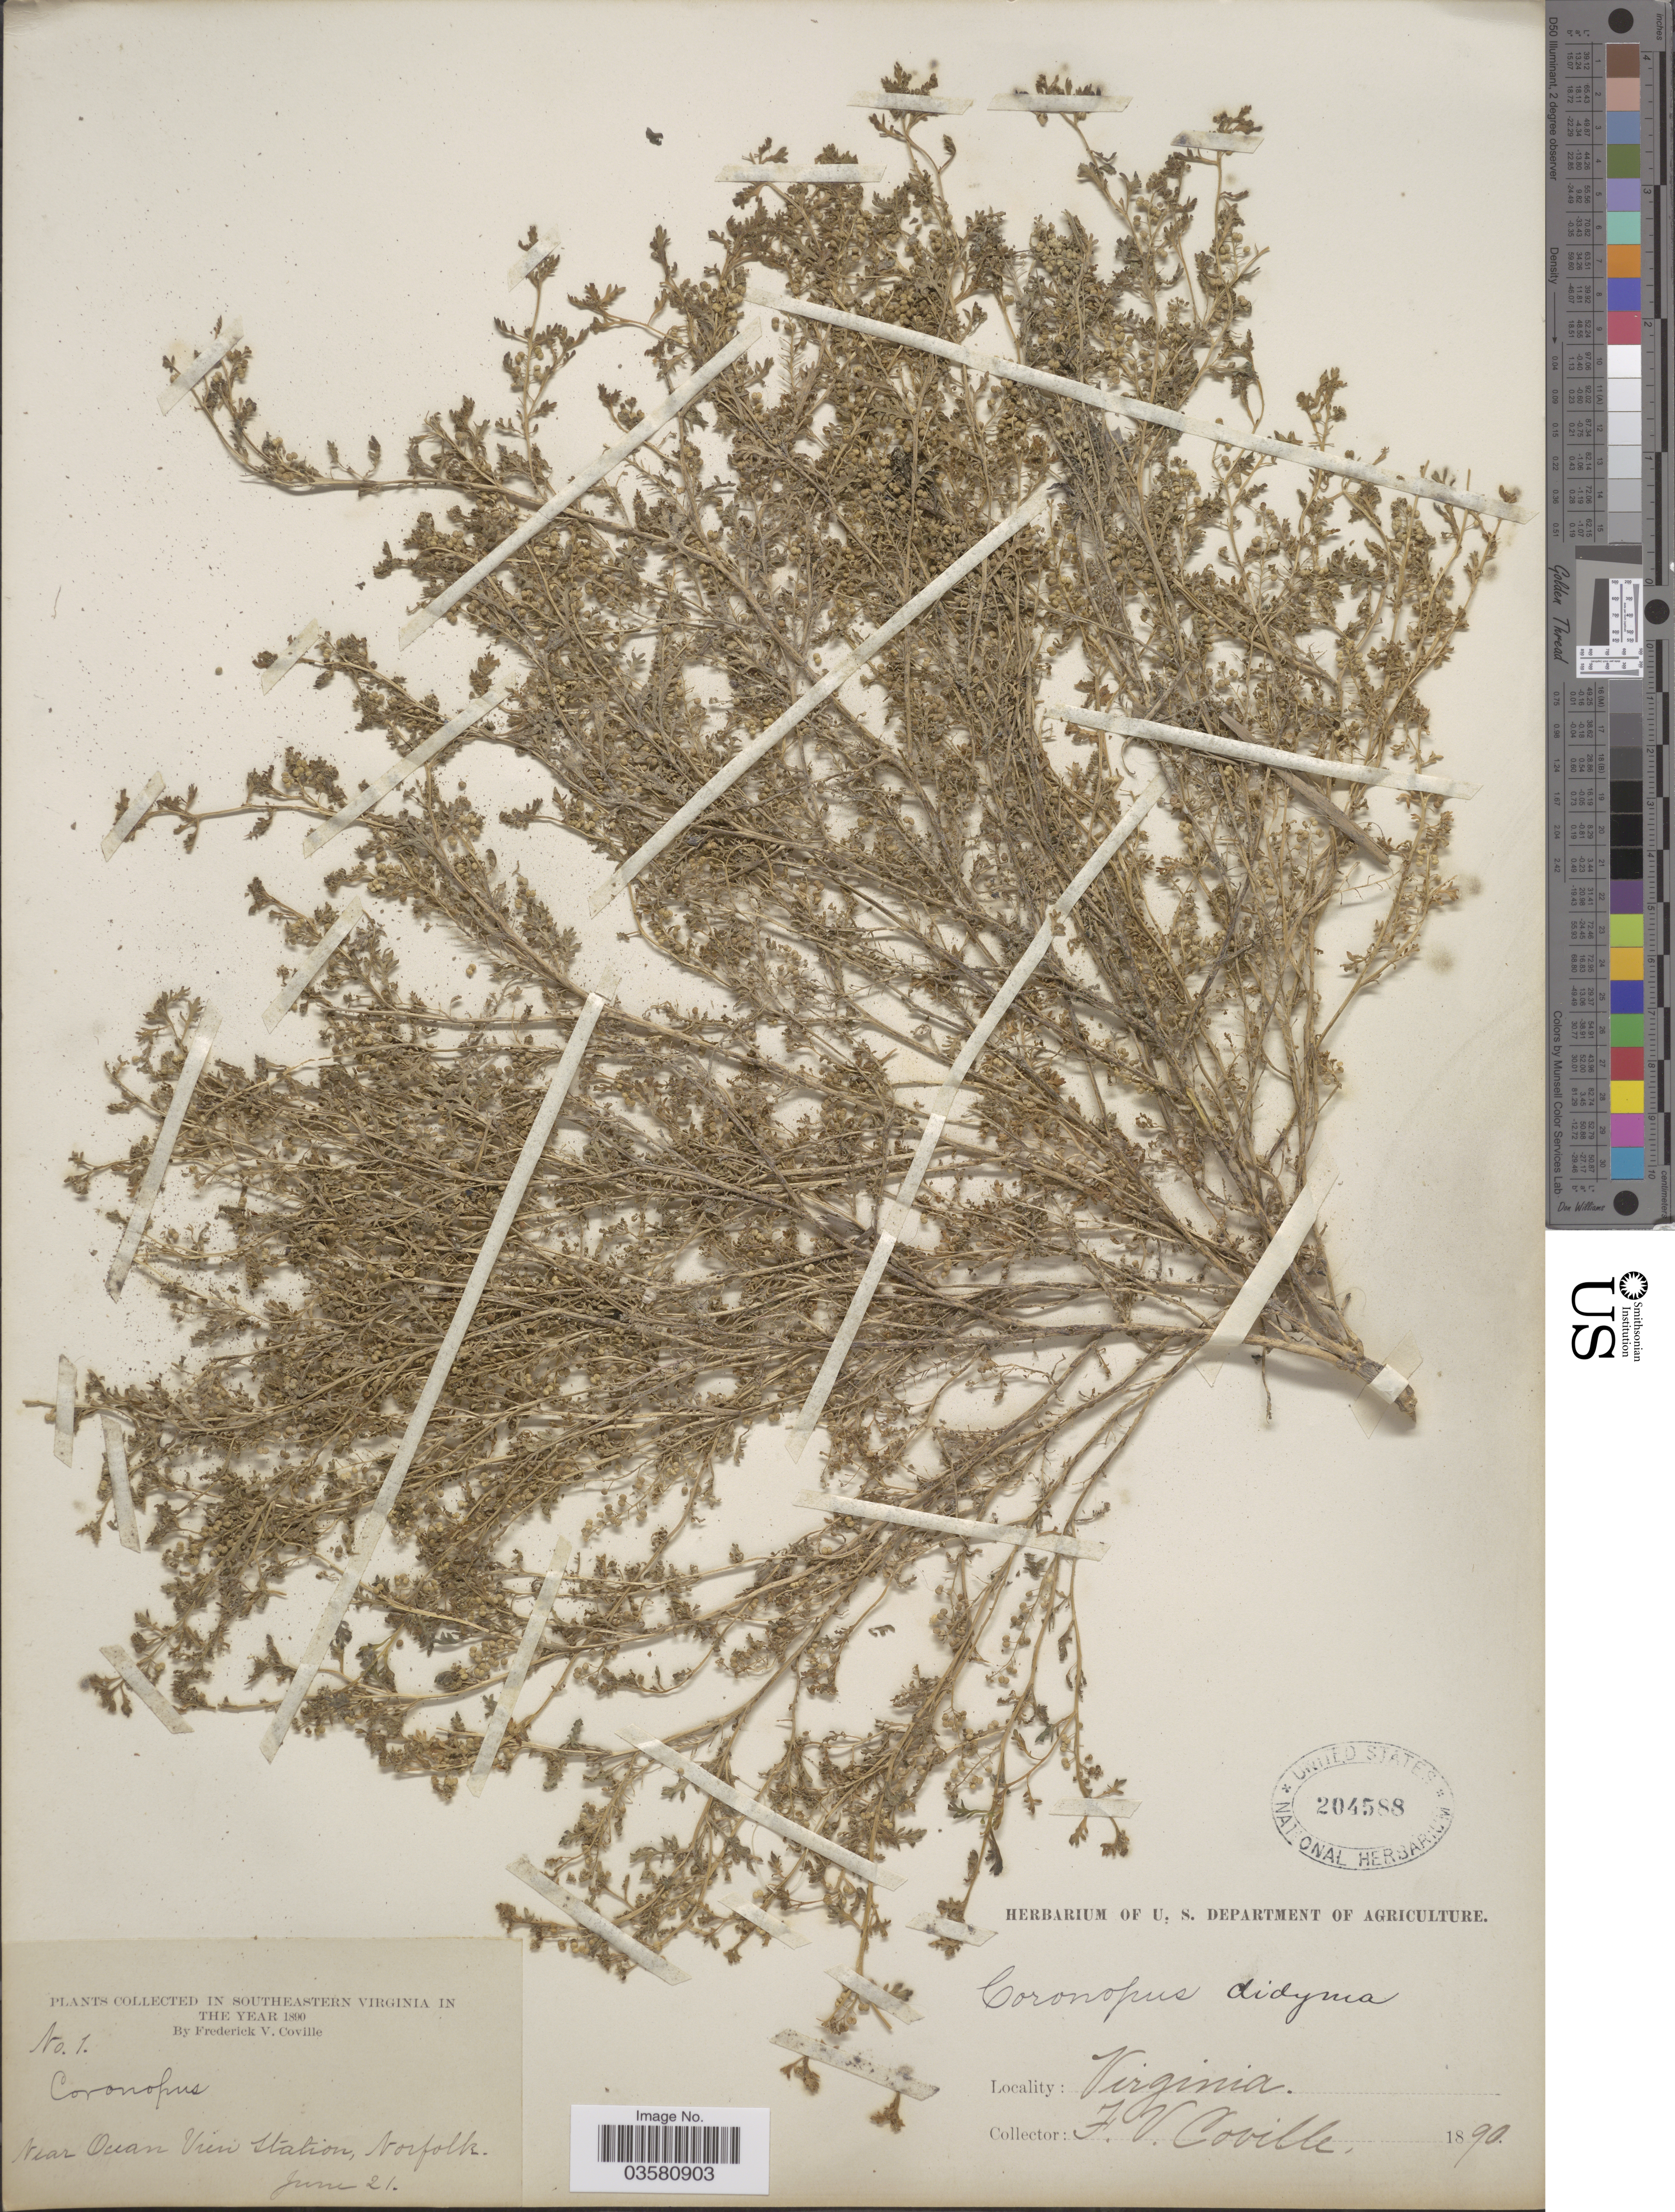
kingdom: Plantae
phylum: Tracheophyta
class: Magnoliopsida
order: Brassicales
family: Brassicaceae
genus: Lepidium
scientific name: Lepidium didymum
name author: L.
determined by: Strong, M. T., (US), Smithsonian Institution - National Museum of Natural History (UNITED STATES)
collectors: F. V. Coville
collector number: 1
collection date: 1890-06-21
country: United States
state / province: Virginia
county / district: City of Norfolk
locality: Southeastern Virginia. Near Ocean View Station, Norfolk.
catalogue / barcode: US 204588